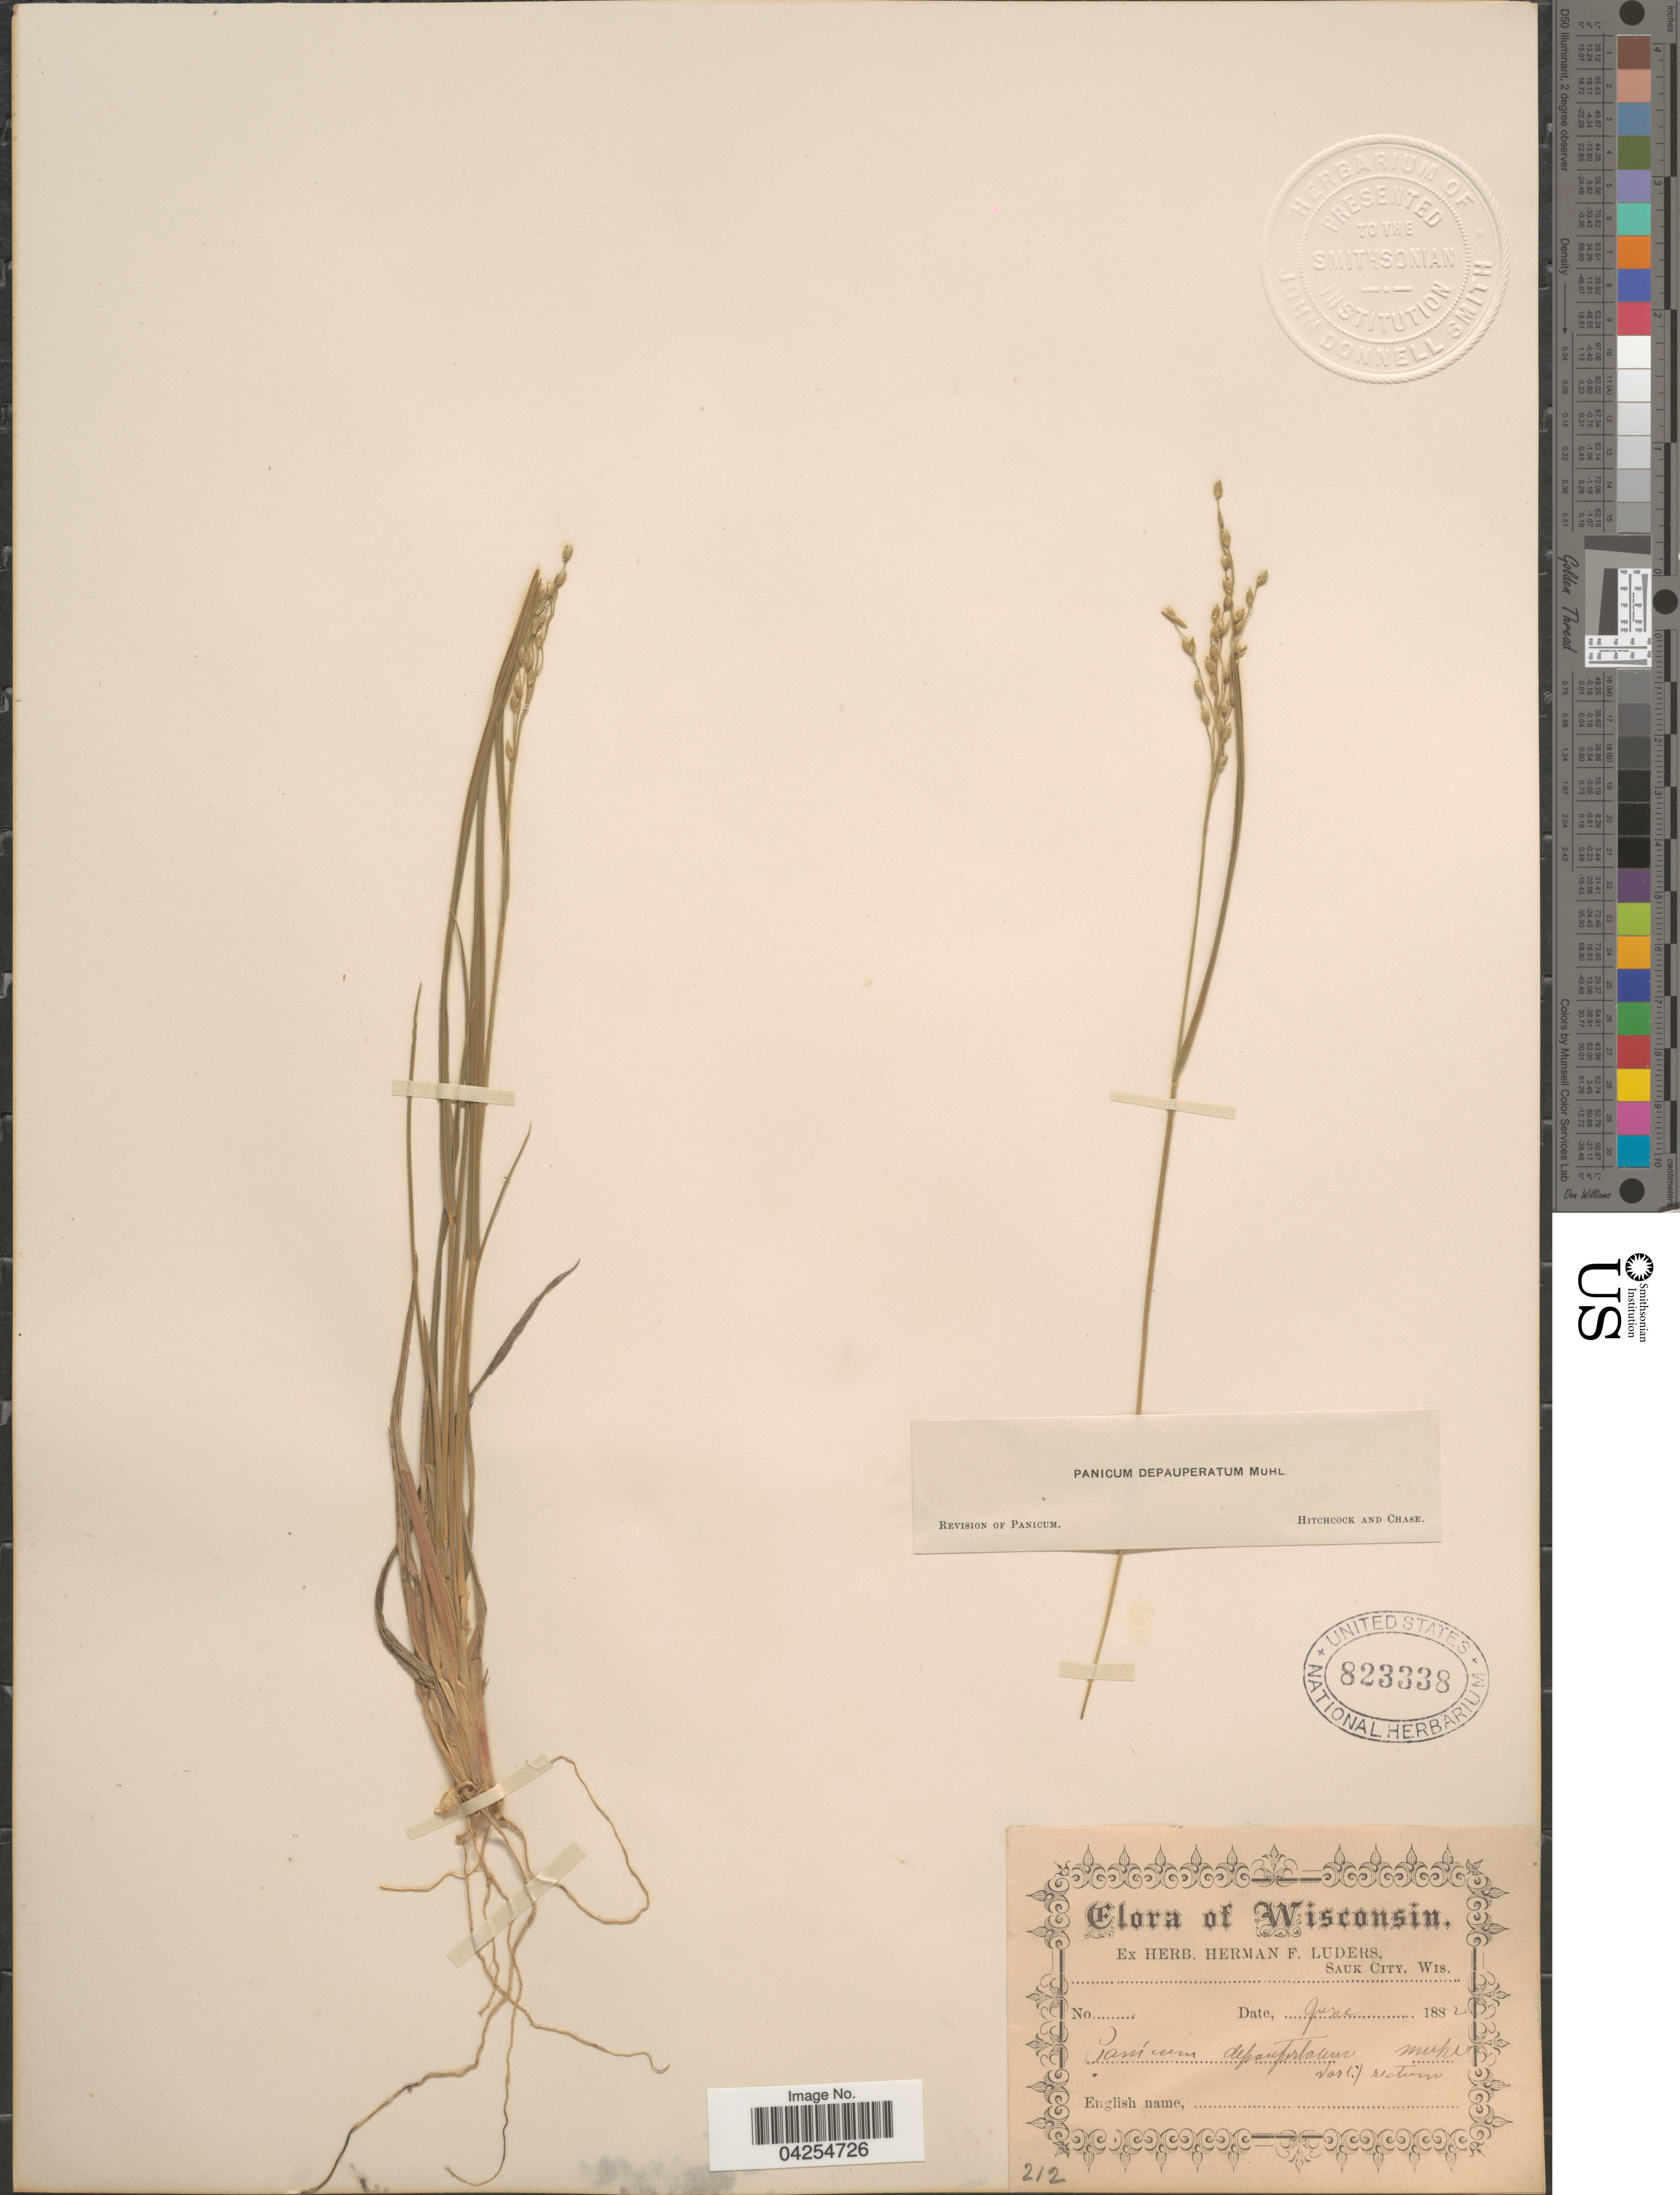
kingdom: Plantae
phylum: Tracheophyta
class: Liliopsida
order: Poales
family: Poaceae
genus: Dichanthelium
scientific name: Dichanthelium depauperatum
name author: (Muhl.) Gould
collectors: ex herb. Herman F. Luders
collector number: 212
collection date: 1882-06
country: United States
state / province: Wisconsin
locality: Sauk City.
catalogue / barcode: US 823338